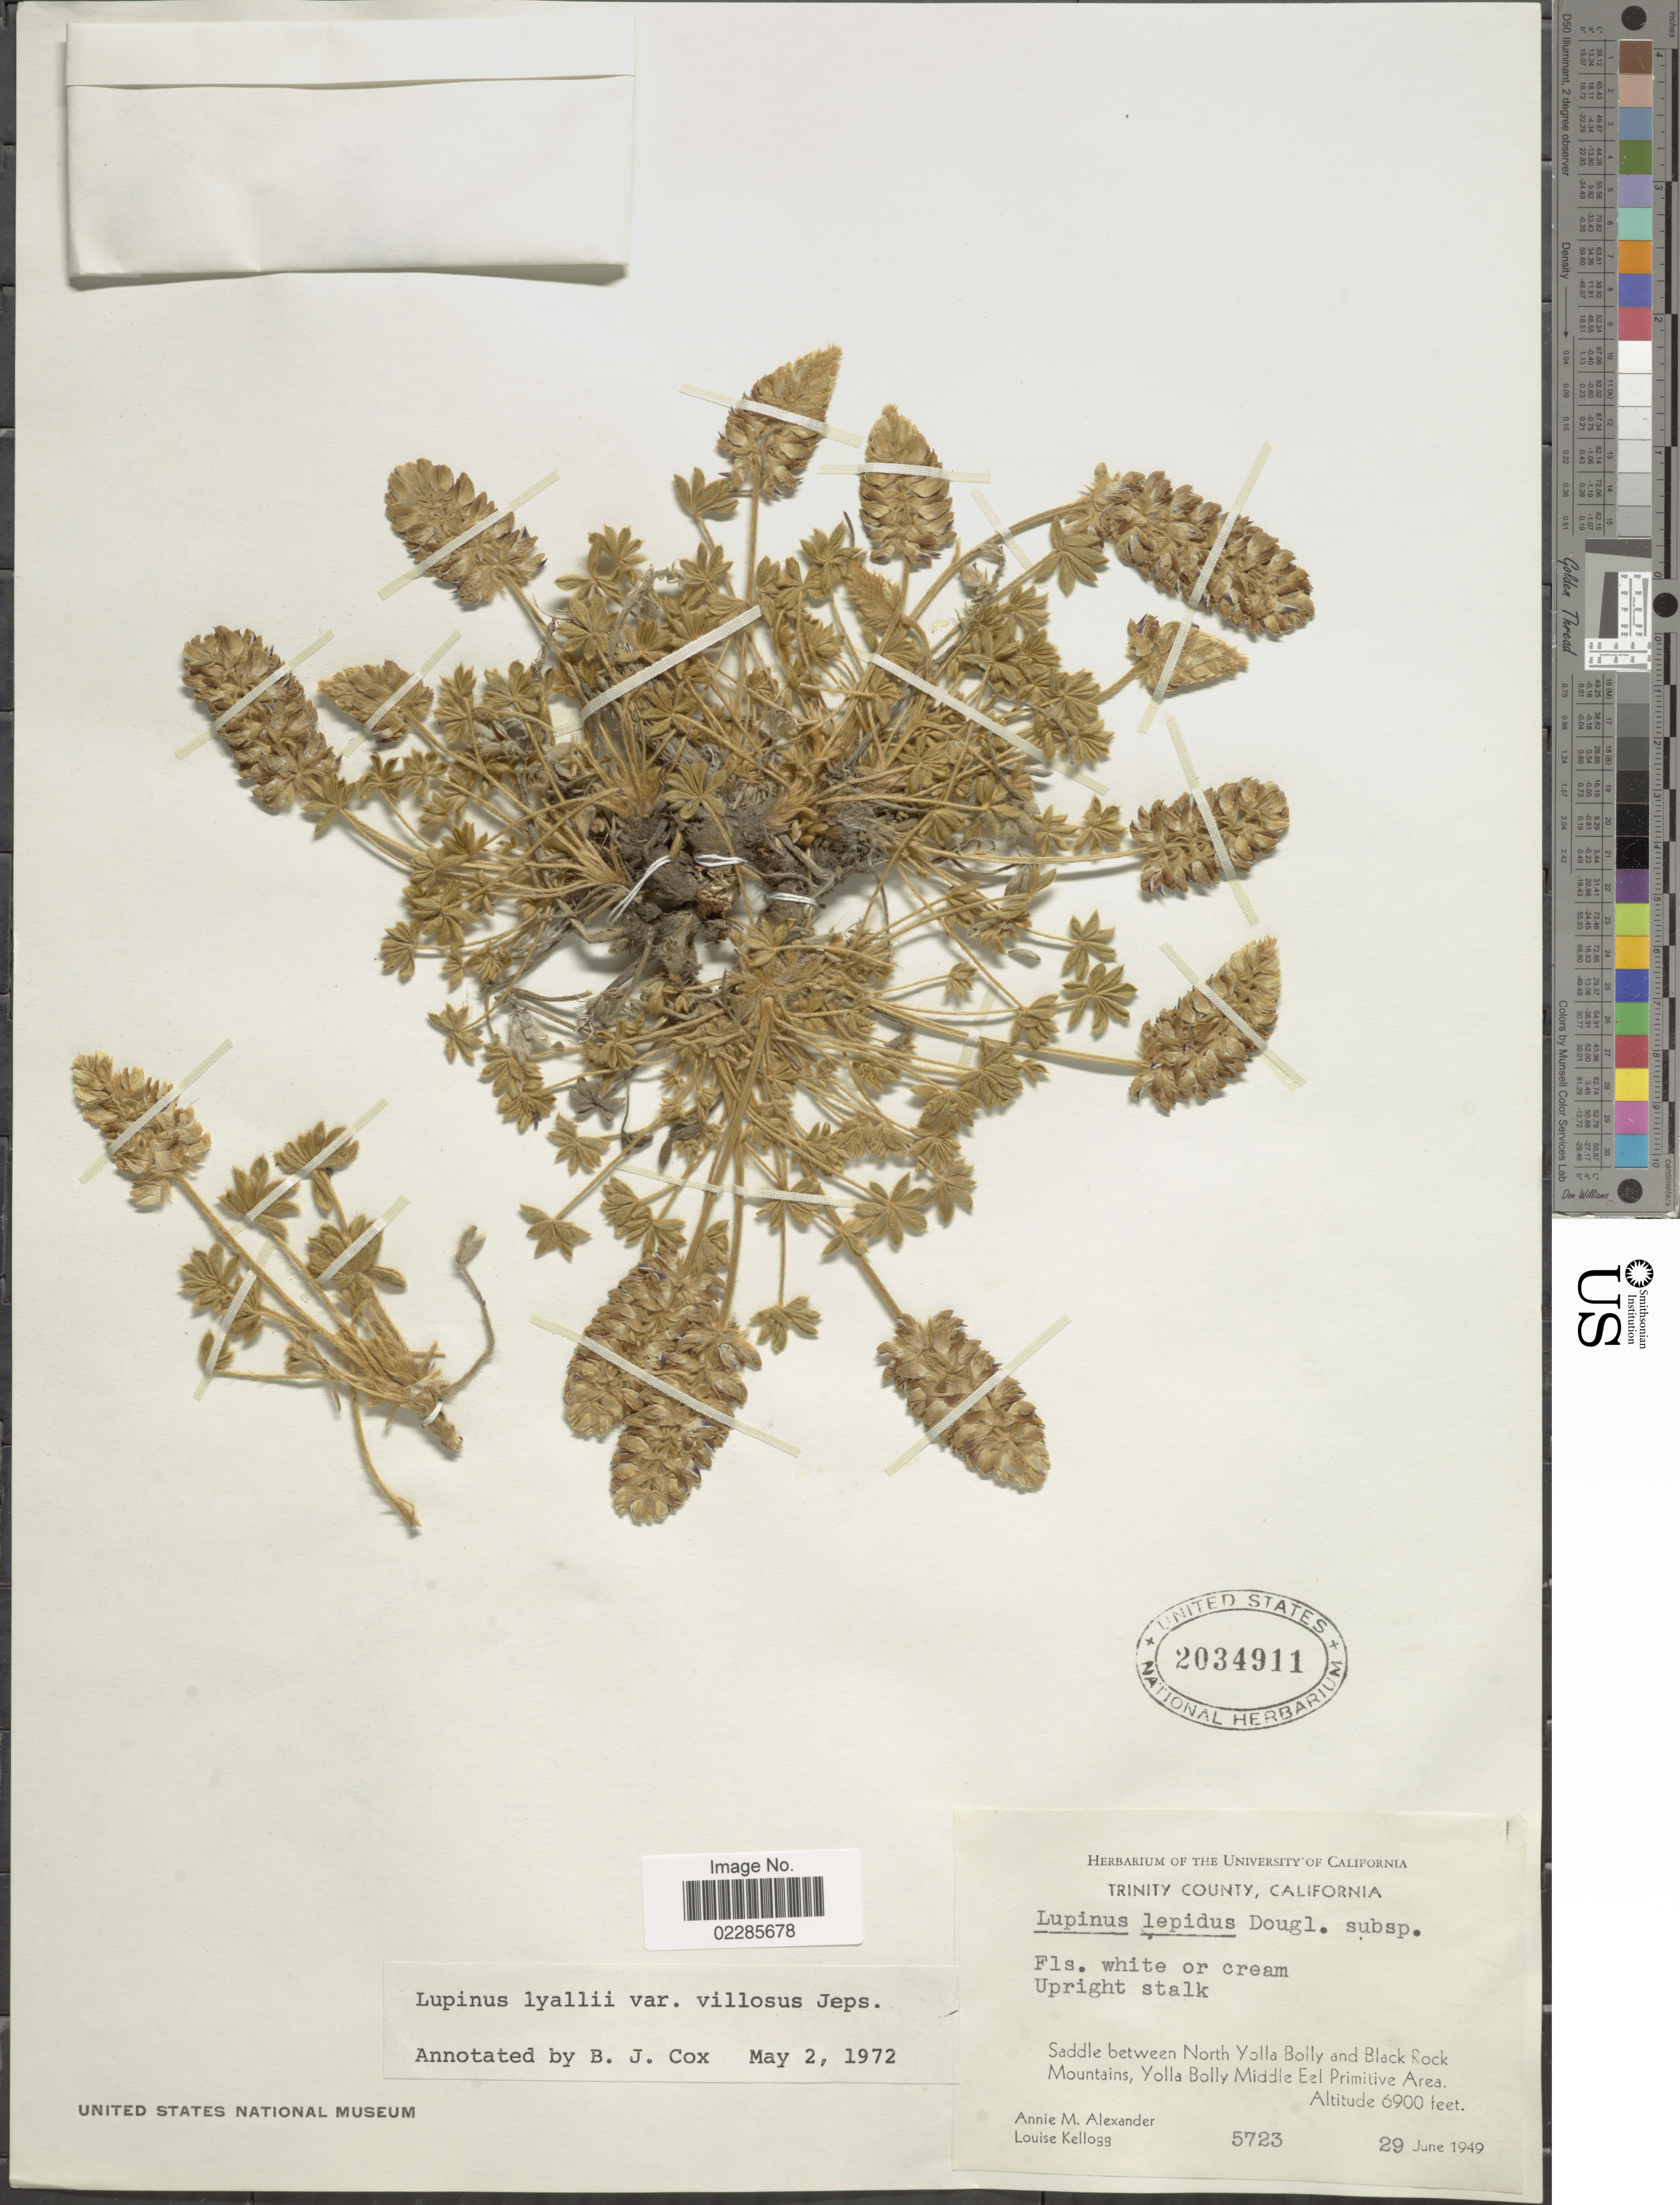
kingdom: Plantae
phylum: Tracheophyta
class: Magnoliopsida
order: Fabales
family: Fabaceae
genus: Lupinus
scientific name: Lupinus lyallii var. villosus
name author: Jeps.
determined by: Cox, B. J.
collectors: A. M. Alexander & L. Kellogg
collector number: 5723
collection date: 1949-06-29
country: United States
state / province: California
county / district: Trinity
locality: Trinity County, Upright stalk, Saddle between North Yolla Bolly and Black Rock Mountains, Yolla Bolly Middle Eel Primitive Area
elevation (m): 2103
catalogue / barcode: US 2034911